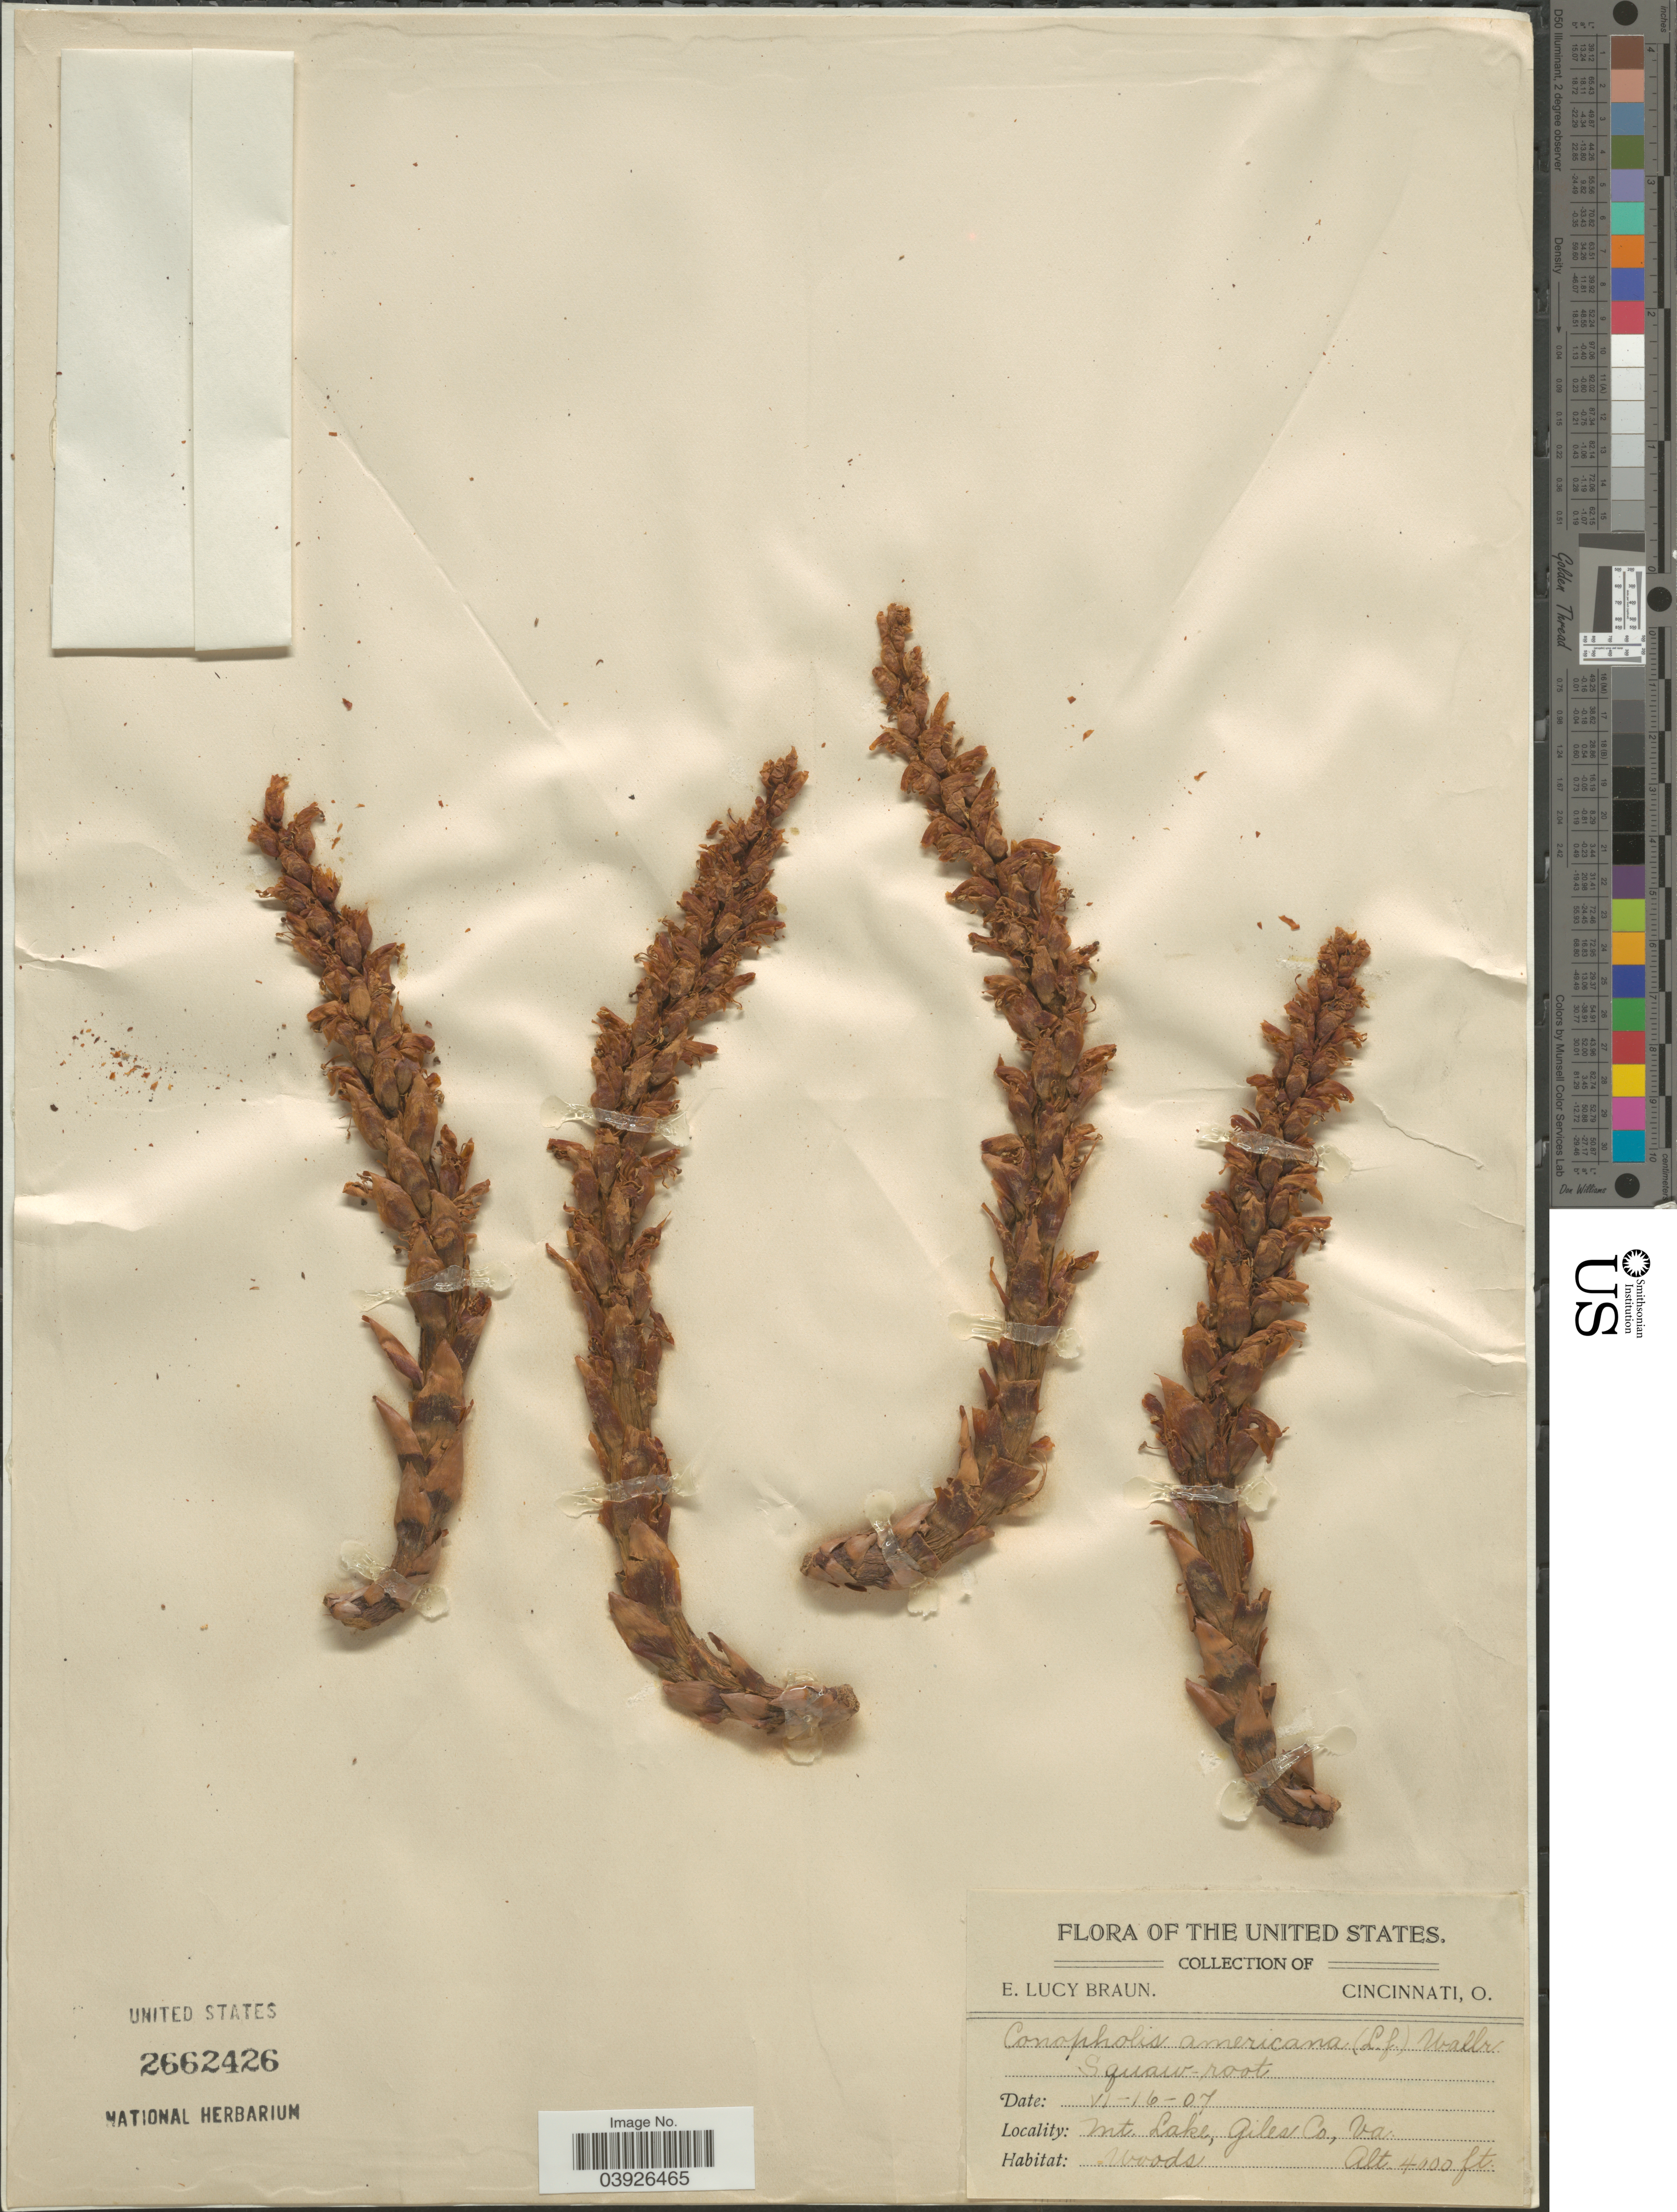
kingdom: Plantae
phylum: Tracheophyta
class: Magnoliopsida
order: Lamiales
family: Orobanchaceae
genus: Conopholis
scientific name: Conopholis americana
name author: (L. f.) Wallr.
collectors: E. L. Braun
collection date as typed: Transcribed d/m/y: 16/6/7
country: United States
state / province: Virginia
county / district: Giles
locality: Mt. Lake, Giles Co.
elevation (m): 1219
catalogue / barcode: US 2662426